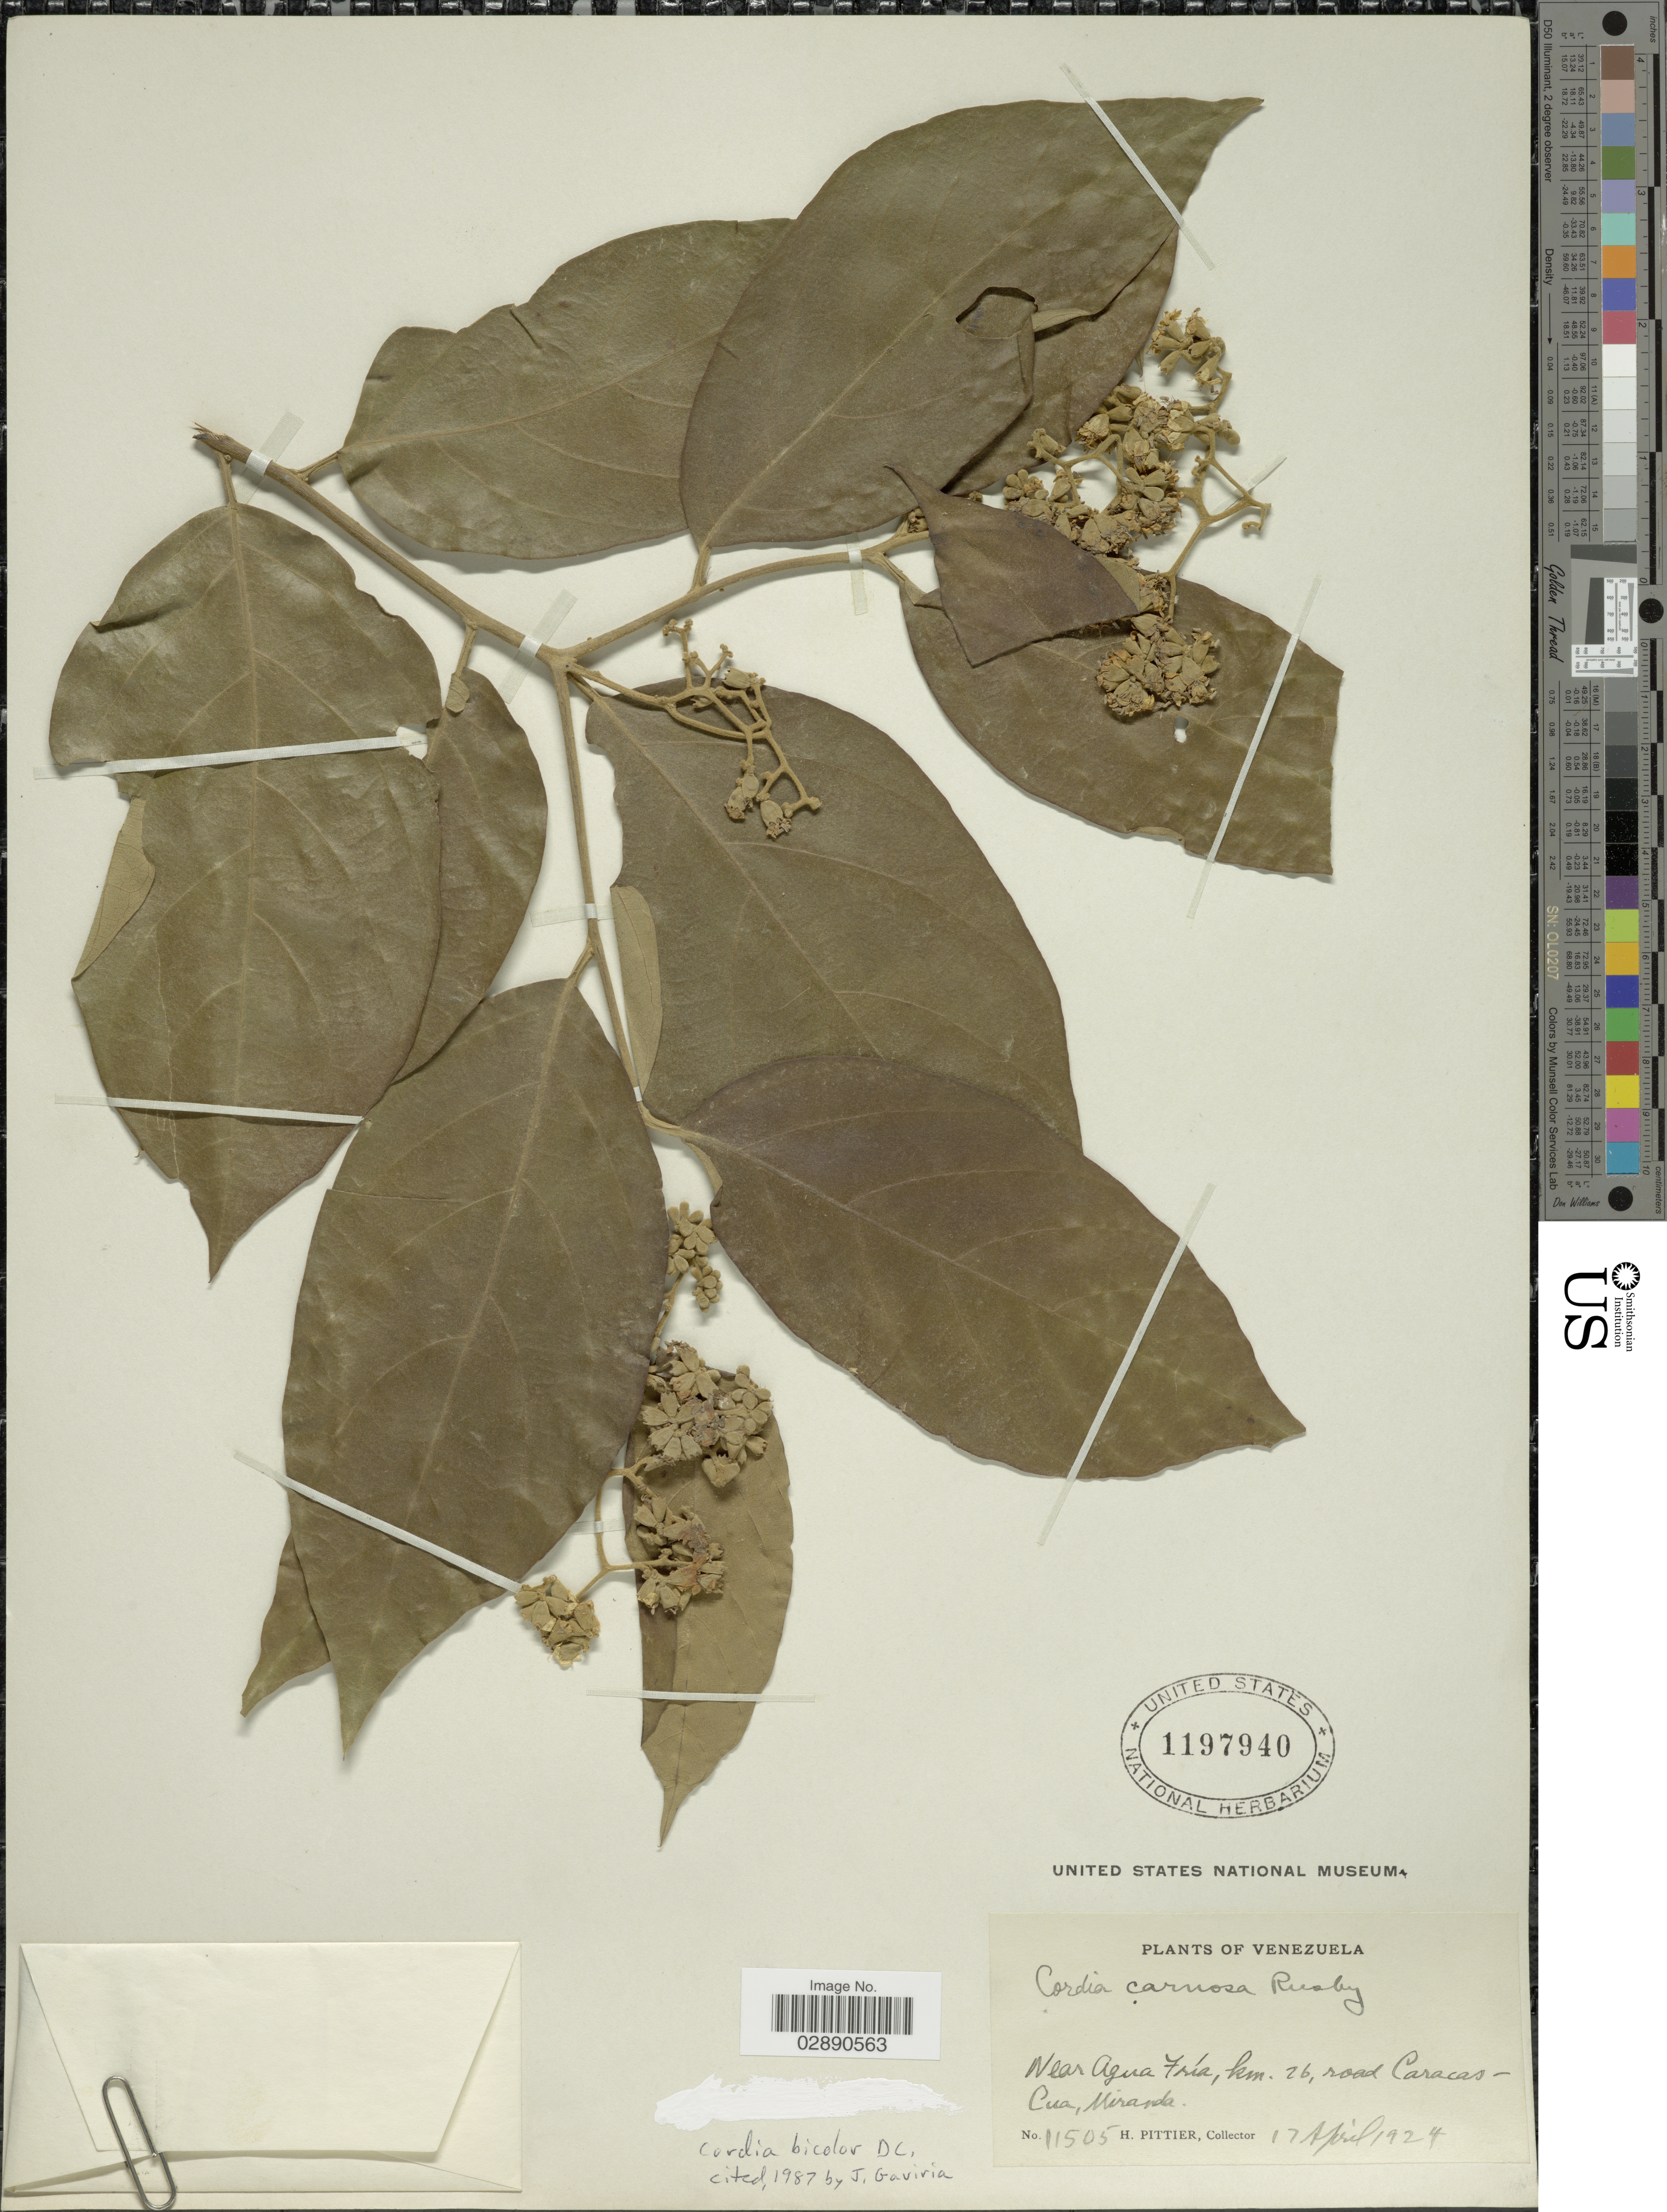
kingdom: Plantae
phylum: Tracheophyta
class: Magnoliopsida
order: Boraginales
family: Cordiaceae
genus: Cordia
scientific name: Cordia bicolor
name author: A. DC.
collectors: H. F. Pittier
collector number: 11505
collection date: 1924-04-17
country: Venezuela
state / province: Miranda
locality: Near Agua Fría, km. 26, road Caracas-Cua.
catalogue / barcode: US 1197940